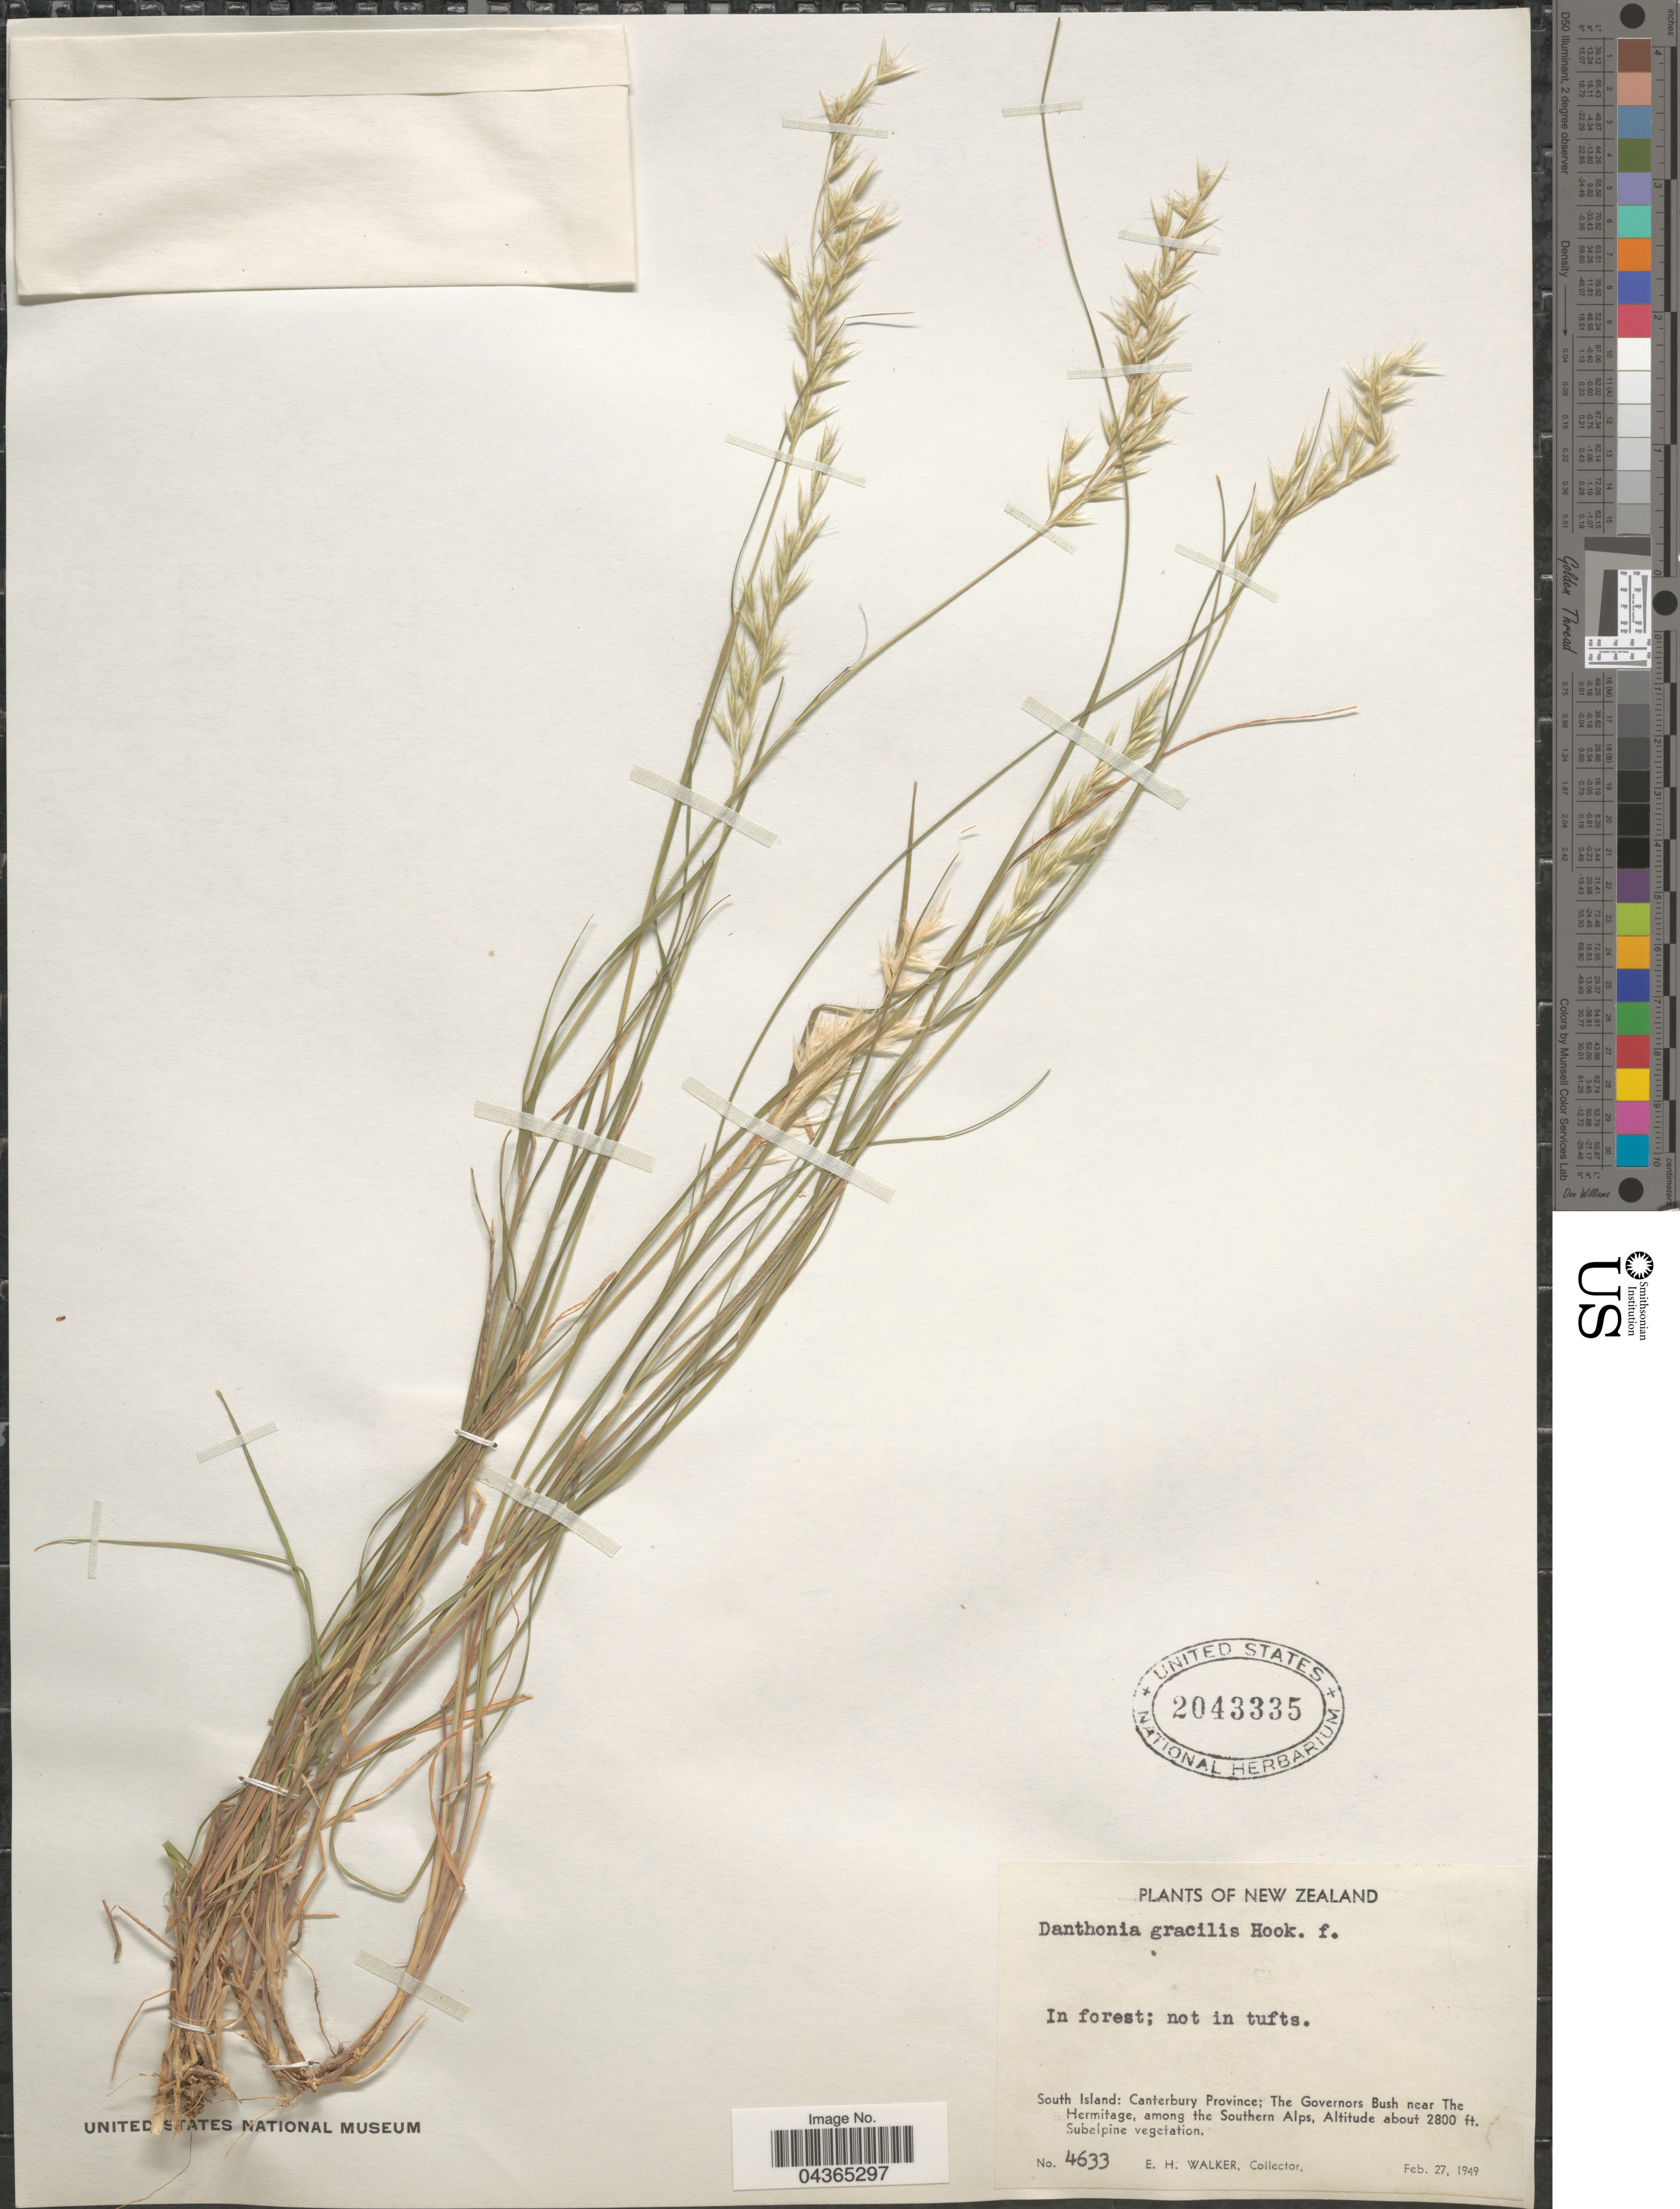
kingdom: Plantae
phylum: Tracheophyta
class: Liliopsida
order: Poales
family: Poaceae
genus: Rytidosperma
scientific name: Rytidosperma gracile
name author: (Hook. f.) Connor & Edgar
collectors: E. H. Walker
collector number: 4633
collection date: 1949-02-27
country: New Zealand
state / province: Canterbury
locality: South Island: The Governors Bush near The Hermitage, among the Southern Alps. Subalpine vegetation.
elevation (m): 853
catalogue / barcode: US 2043335